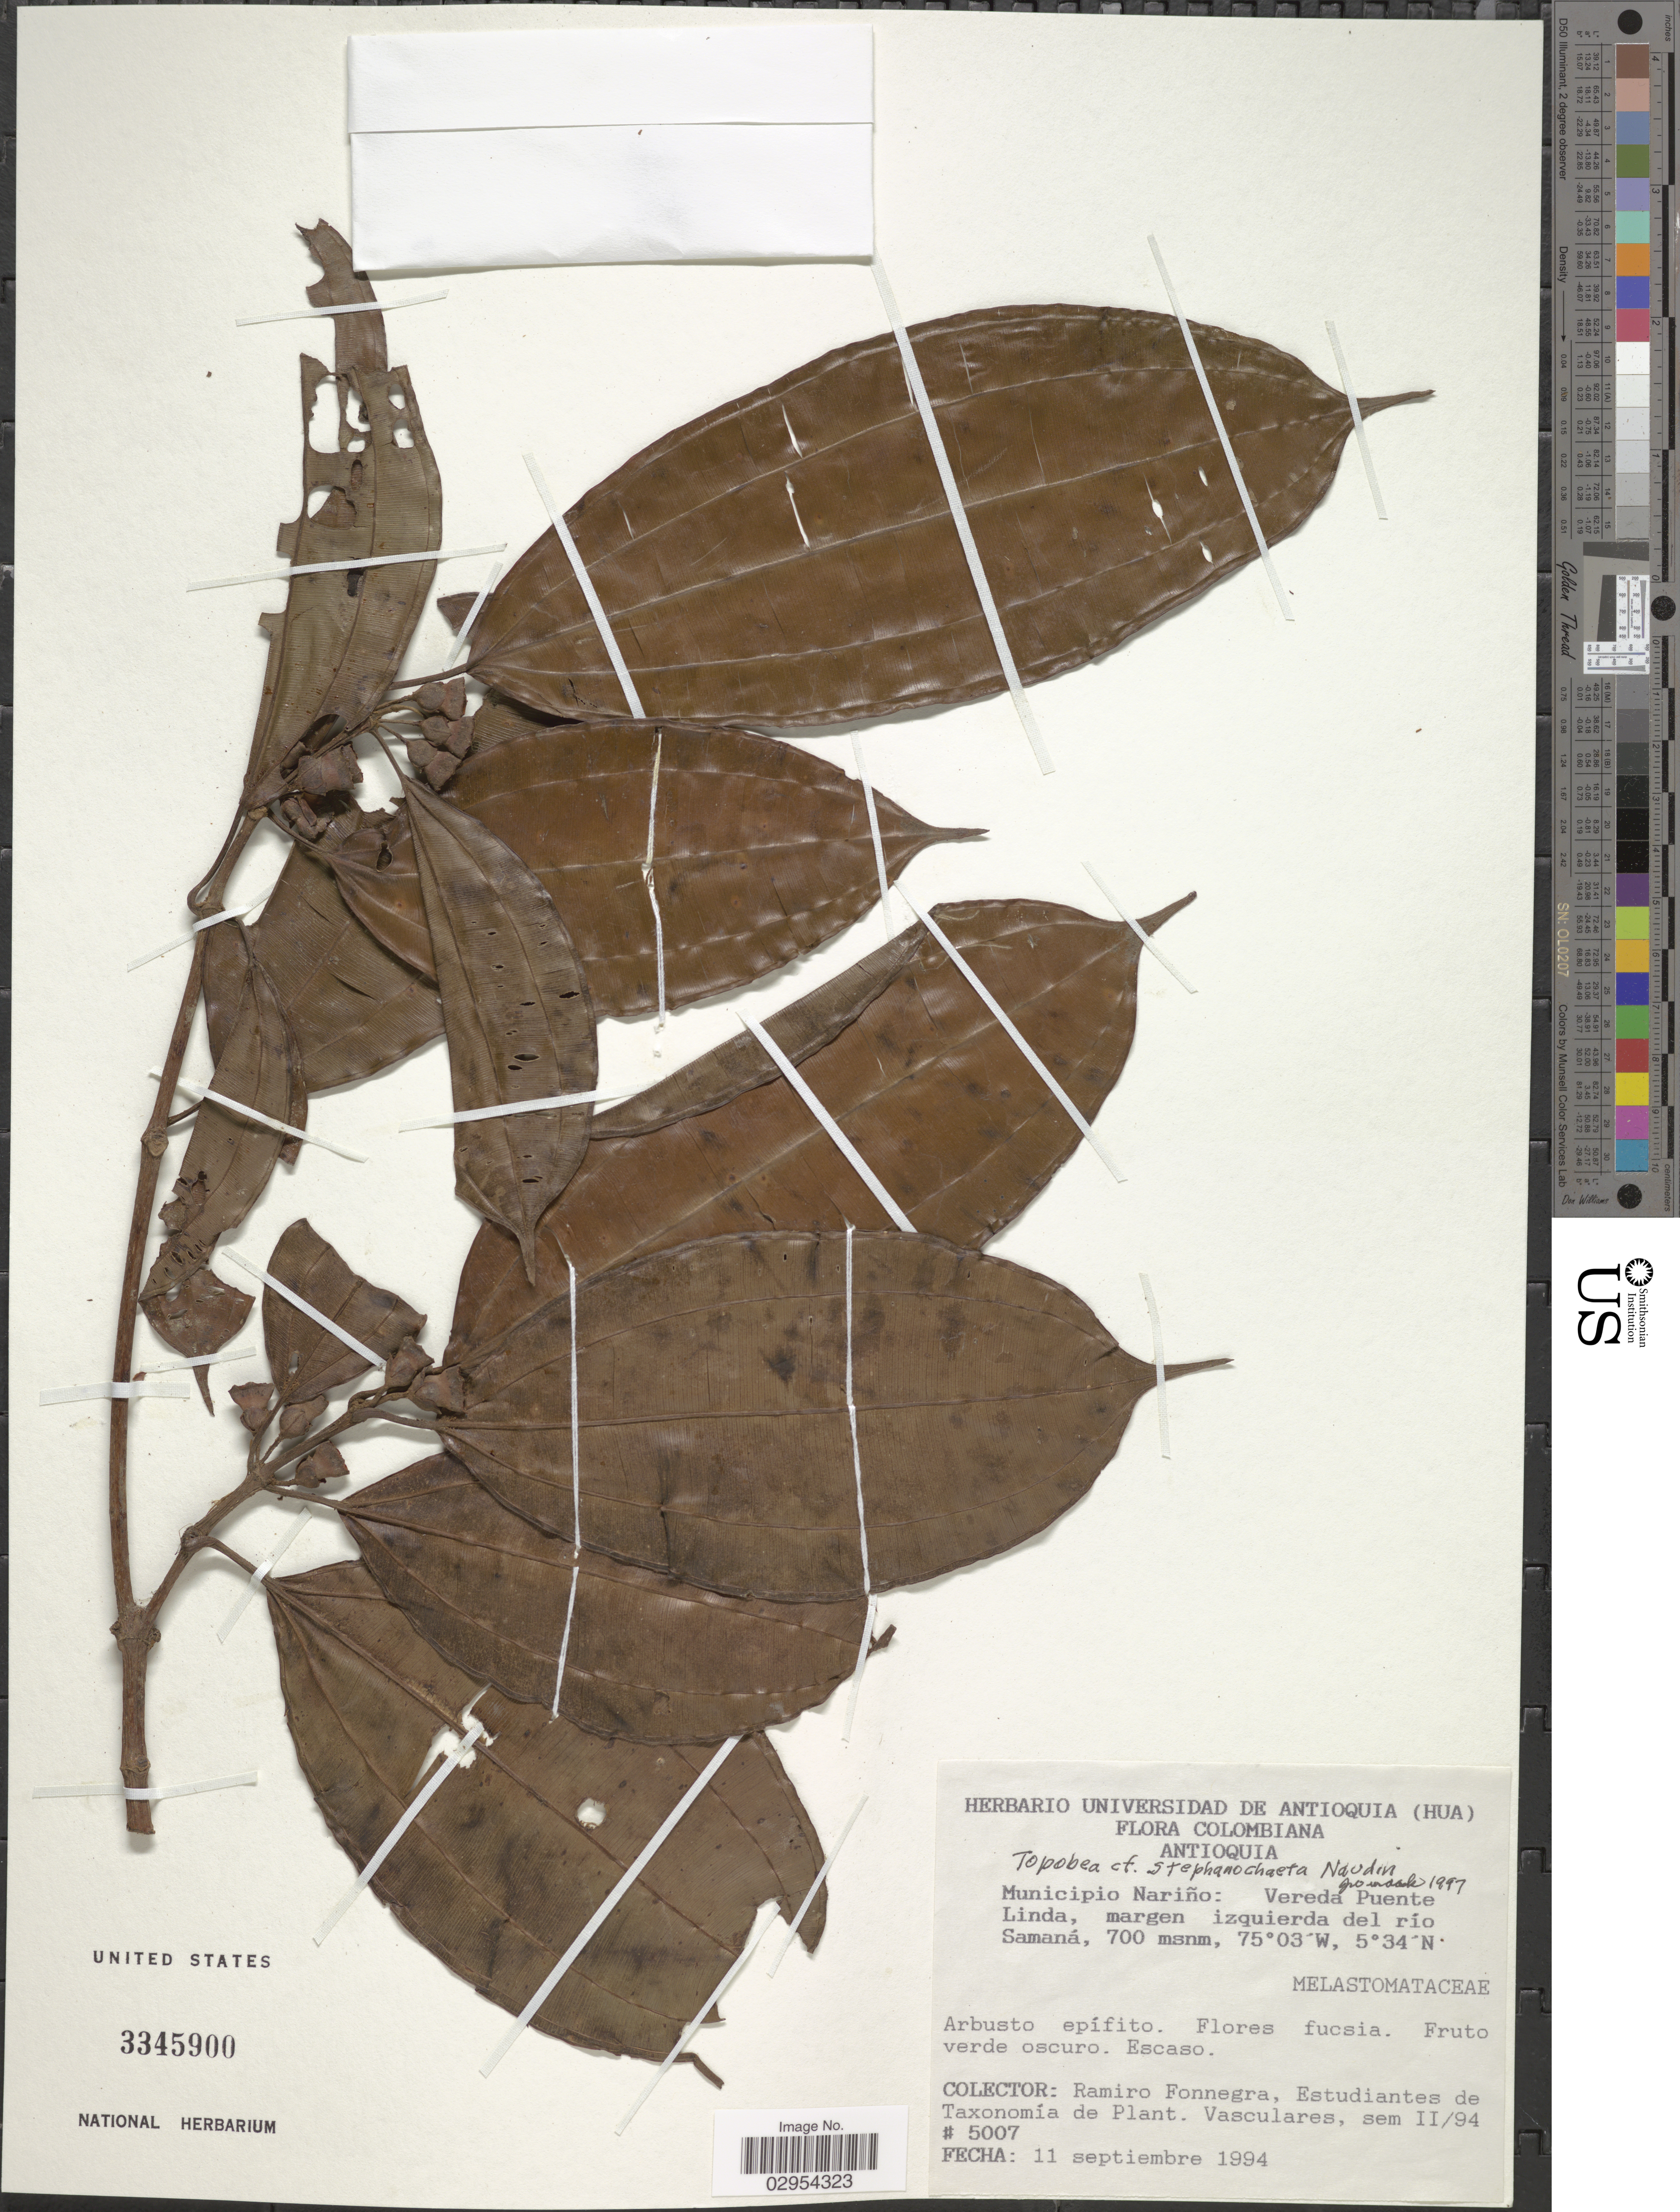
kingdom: Plantae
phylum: Tracheophyta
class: Magnoliopsida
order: Myrtales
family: Melastomataceae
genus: Topobea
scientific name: Topobea stephanochaeta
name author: Naudin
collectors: R. Fonnegra & Estudiantes de Taxonomía de Plant. Vasculares sem., II/94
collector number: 5007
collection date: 1994-09-11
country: Colombia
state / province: Antioquia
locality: Municipio Nariño: Vereda Puente Linda, margen izquierda del río Samaná.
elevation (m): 700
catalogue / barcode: US 3345900